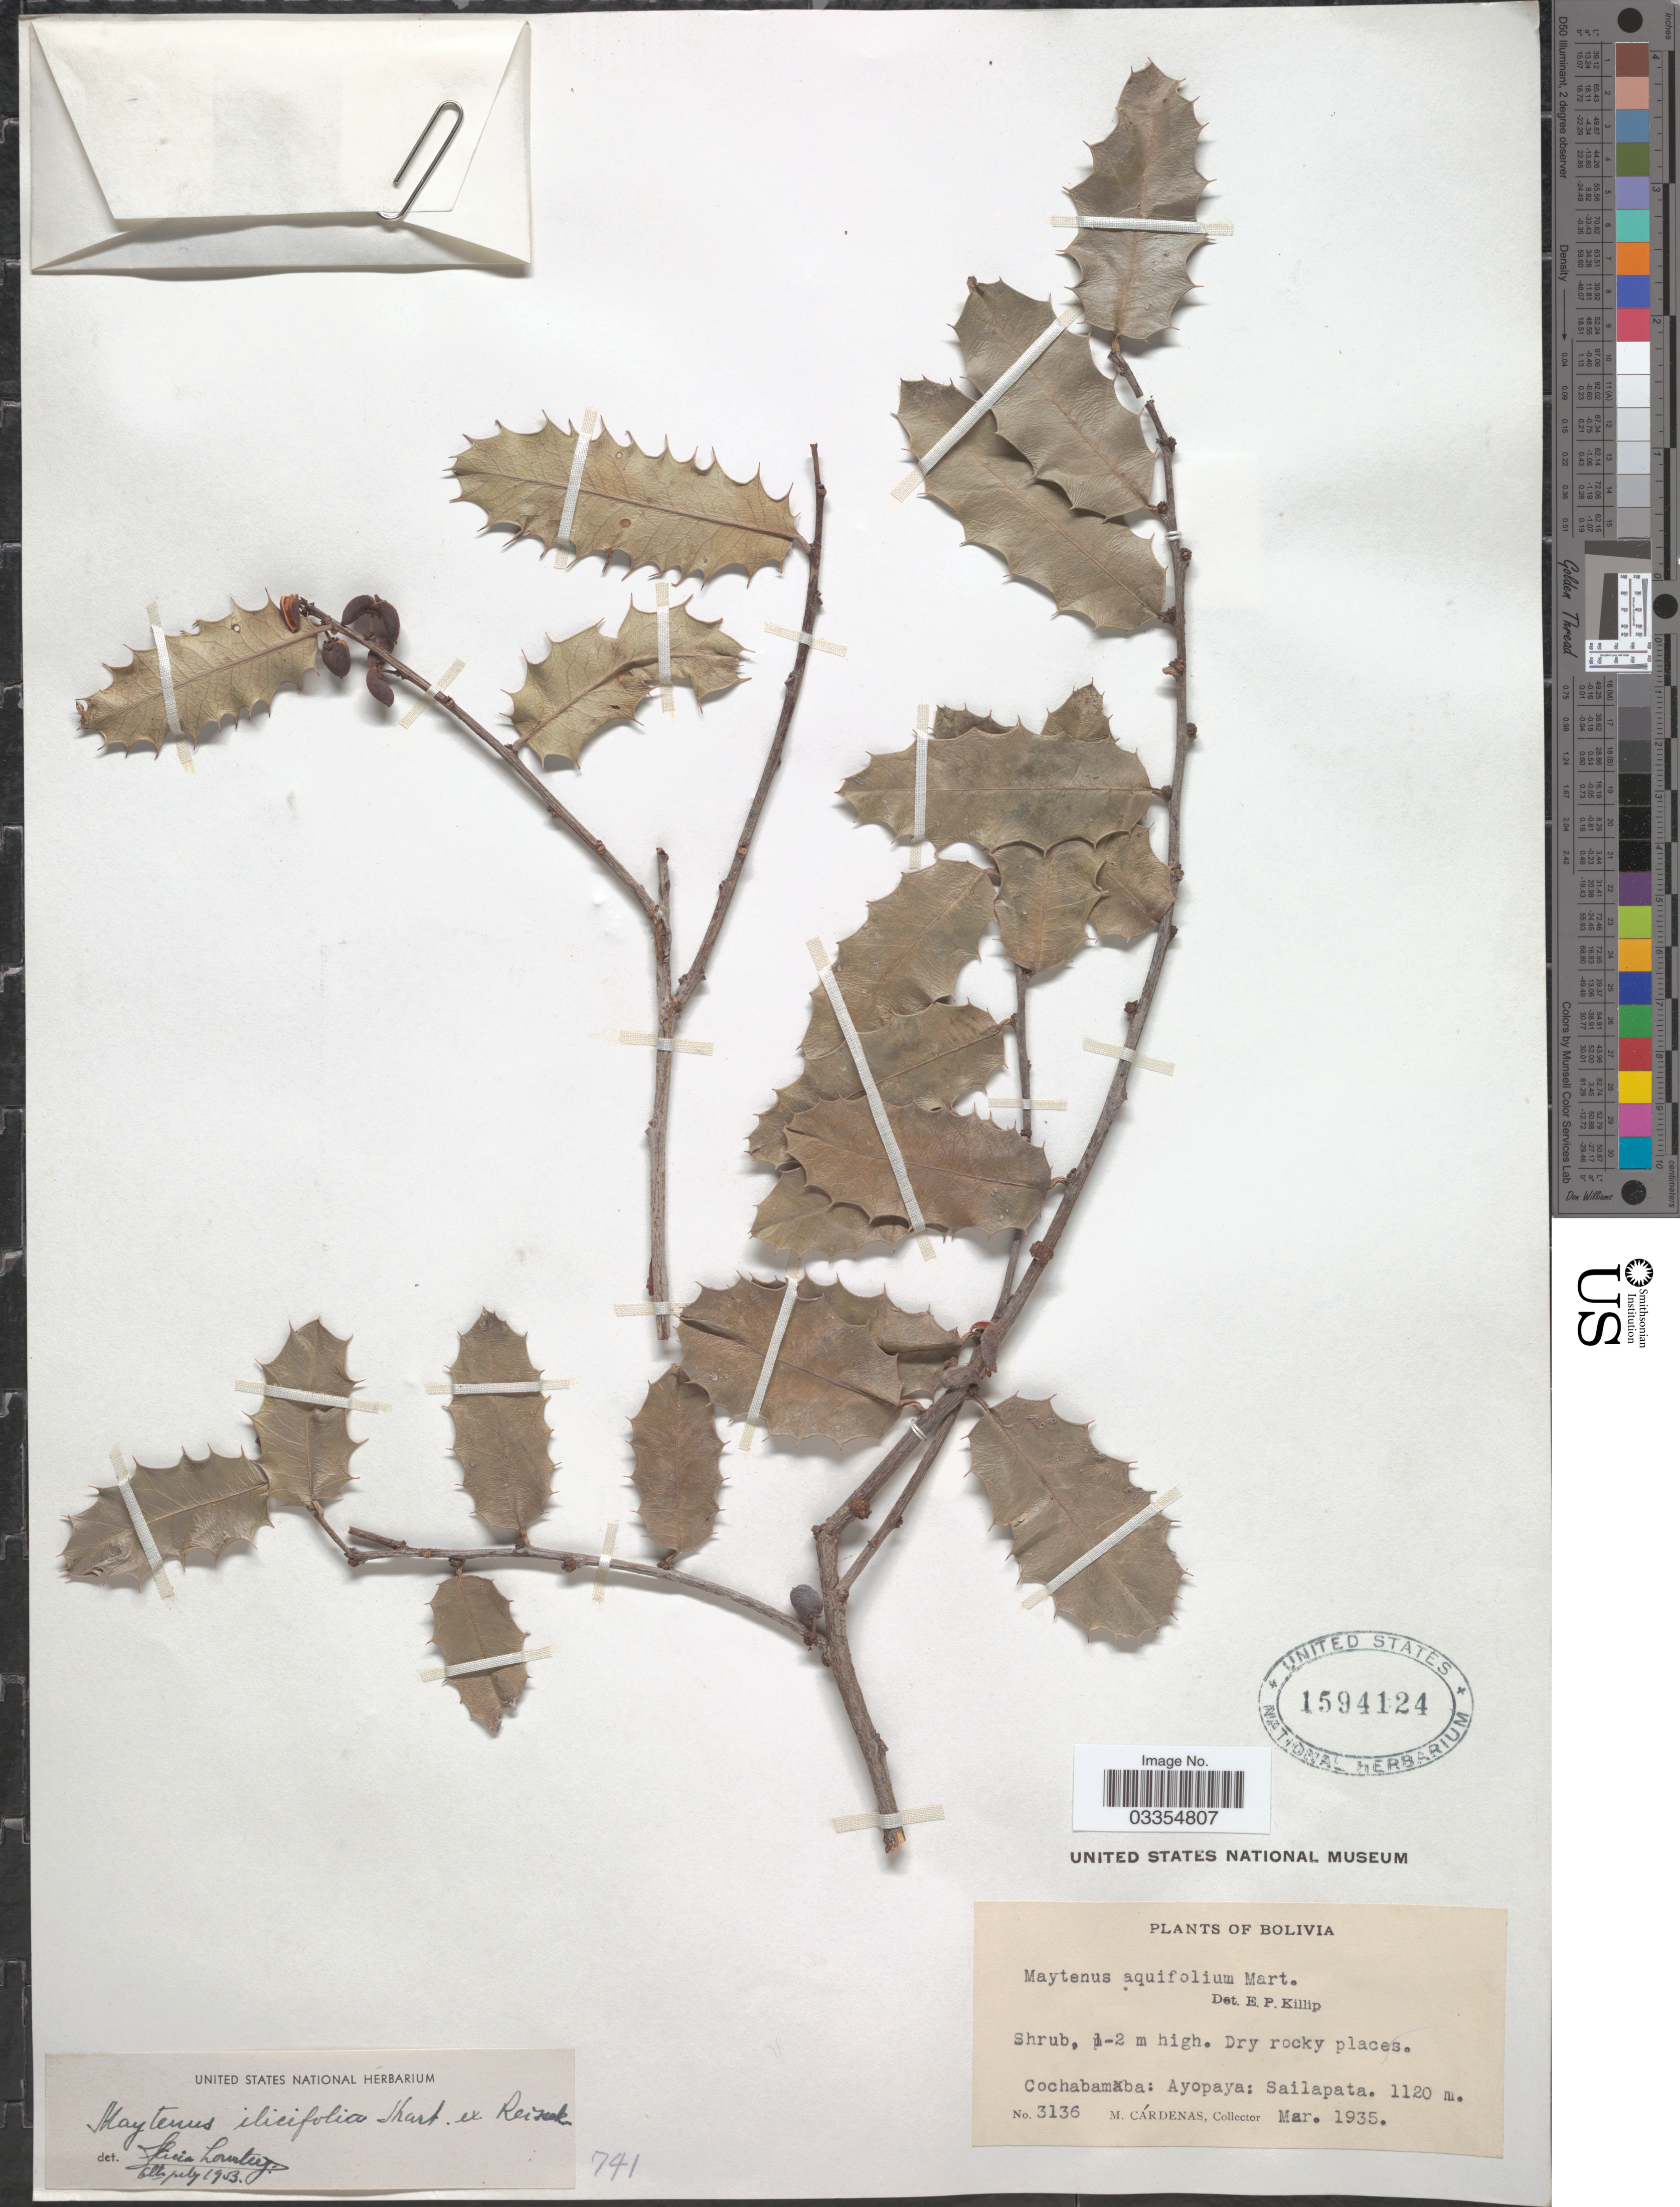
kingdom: Plantae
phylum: Tracheophyta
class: Magnoliopsida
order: Celastrales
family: Celastraceae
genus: Maytenus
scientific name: Maytenus ilicifolia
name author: (Schrad.) Planch.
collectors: M. Cárdenas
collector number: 3136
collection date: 1935-03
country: Bolivia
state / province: Cochabamba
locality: Ayopaya: Sailapata.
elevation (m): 1120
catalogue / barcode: US 1594124